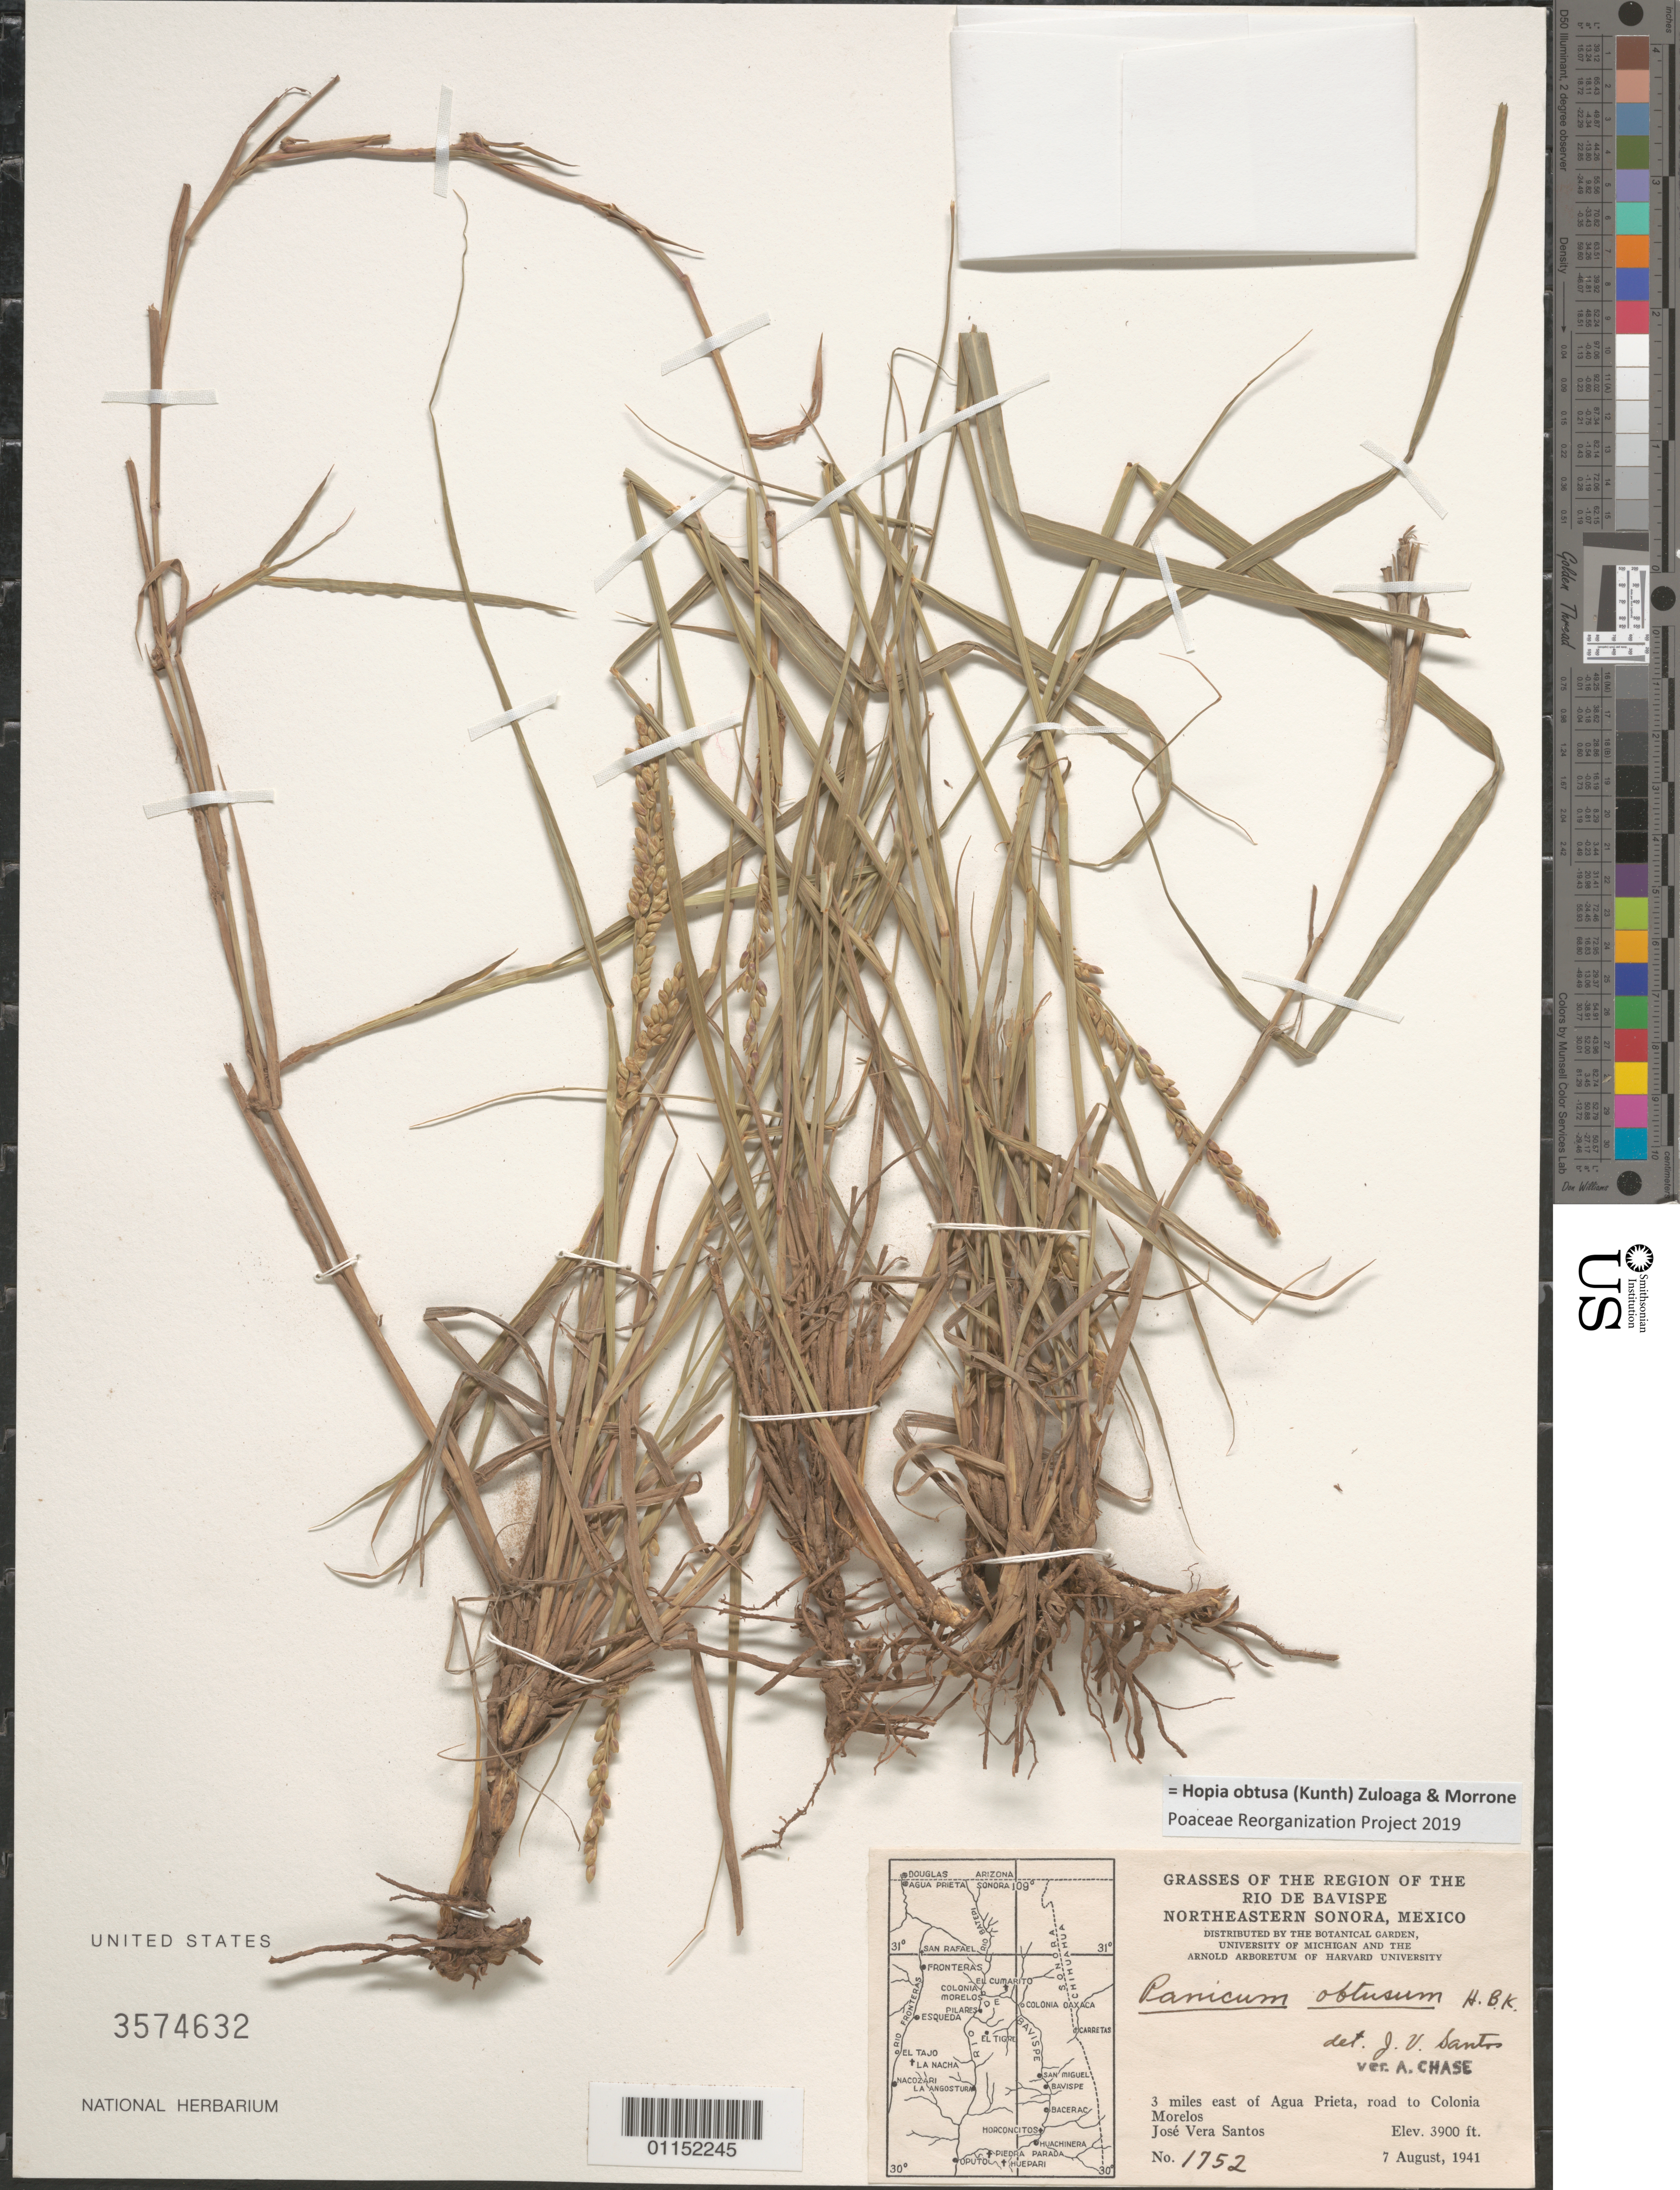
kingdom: Plantae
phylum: Tracheophyta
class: Liliopsida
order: Poales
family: Poaceae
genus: Panicum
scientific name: Panicum obtusum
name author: Kunth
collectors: J. V. Santos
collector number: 1752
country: Mexico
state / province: Sonora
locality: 3 miles E of Agua Prieta, road to Colonia Morelos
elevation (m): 1189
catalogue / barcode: US 3574632